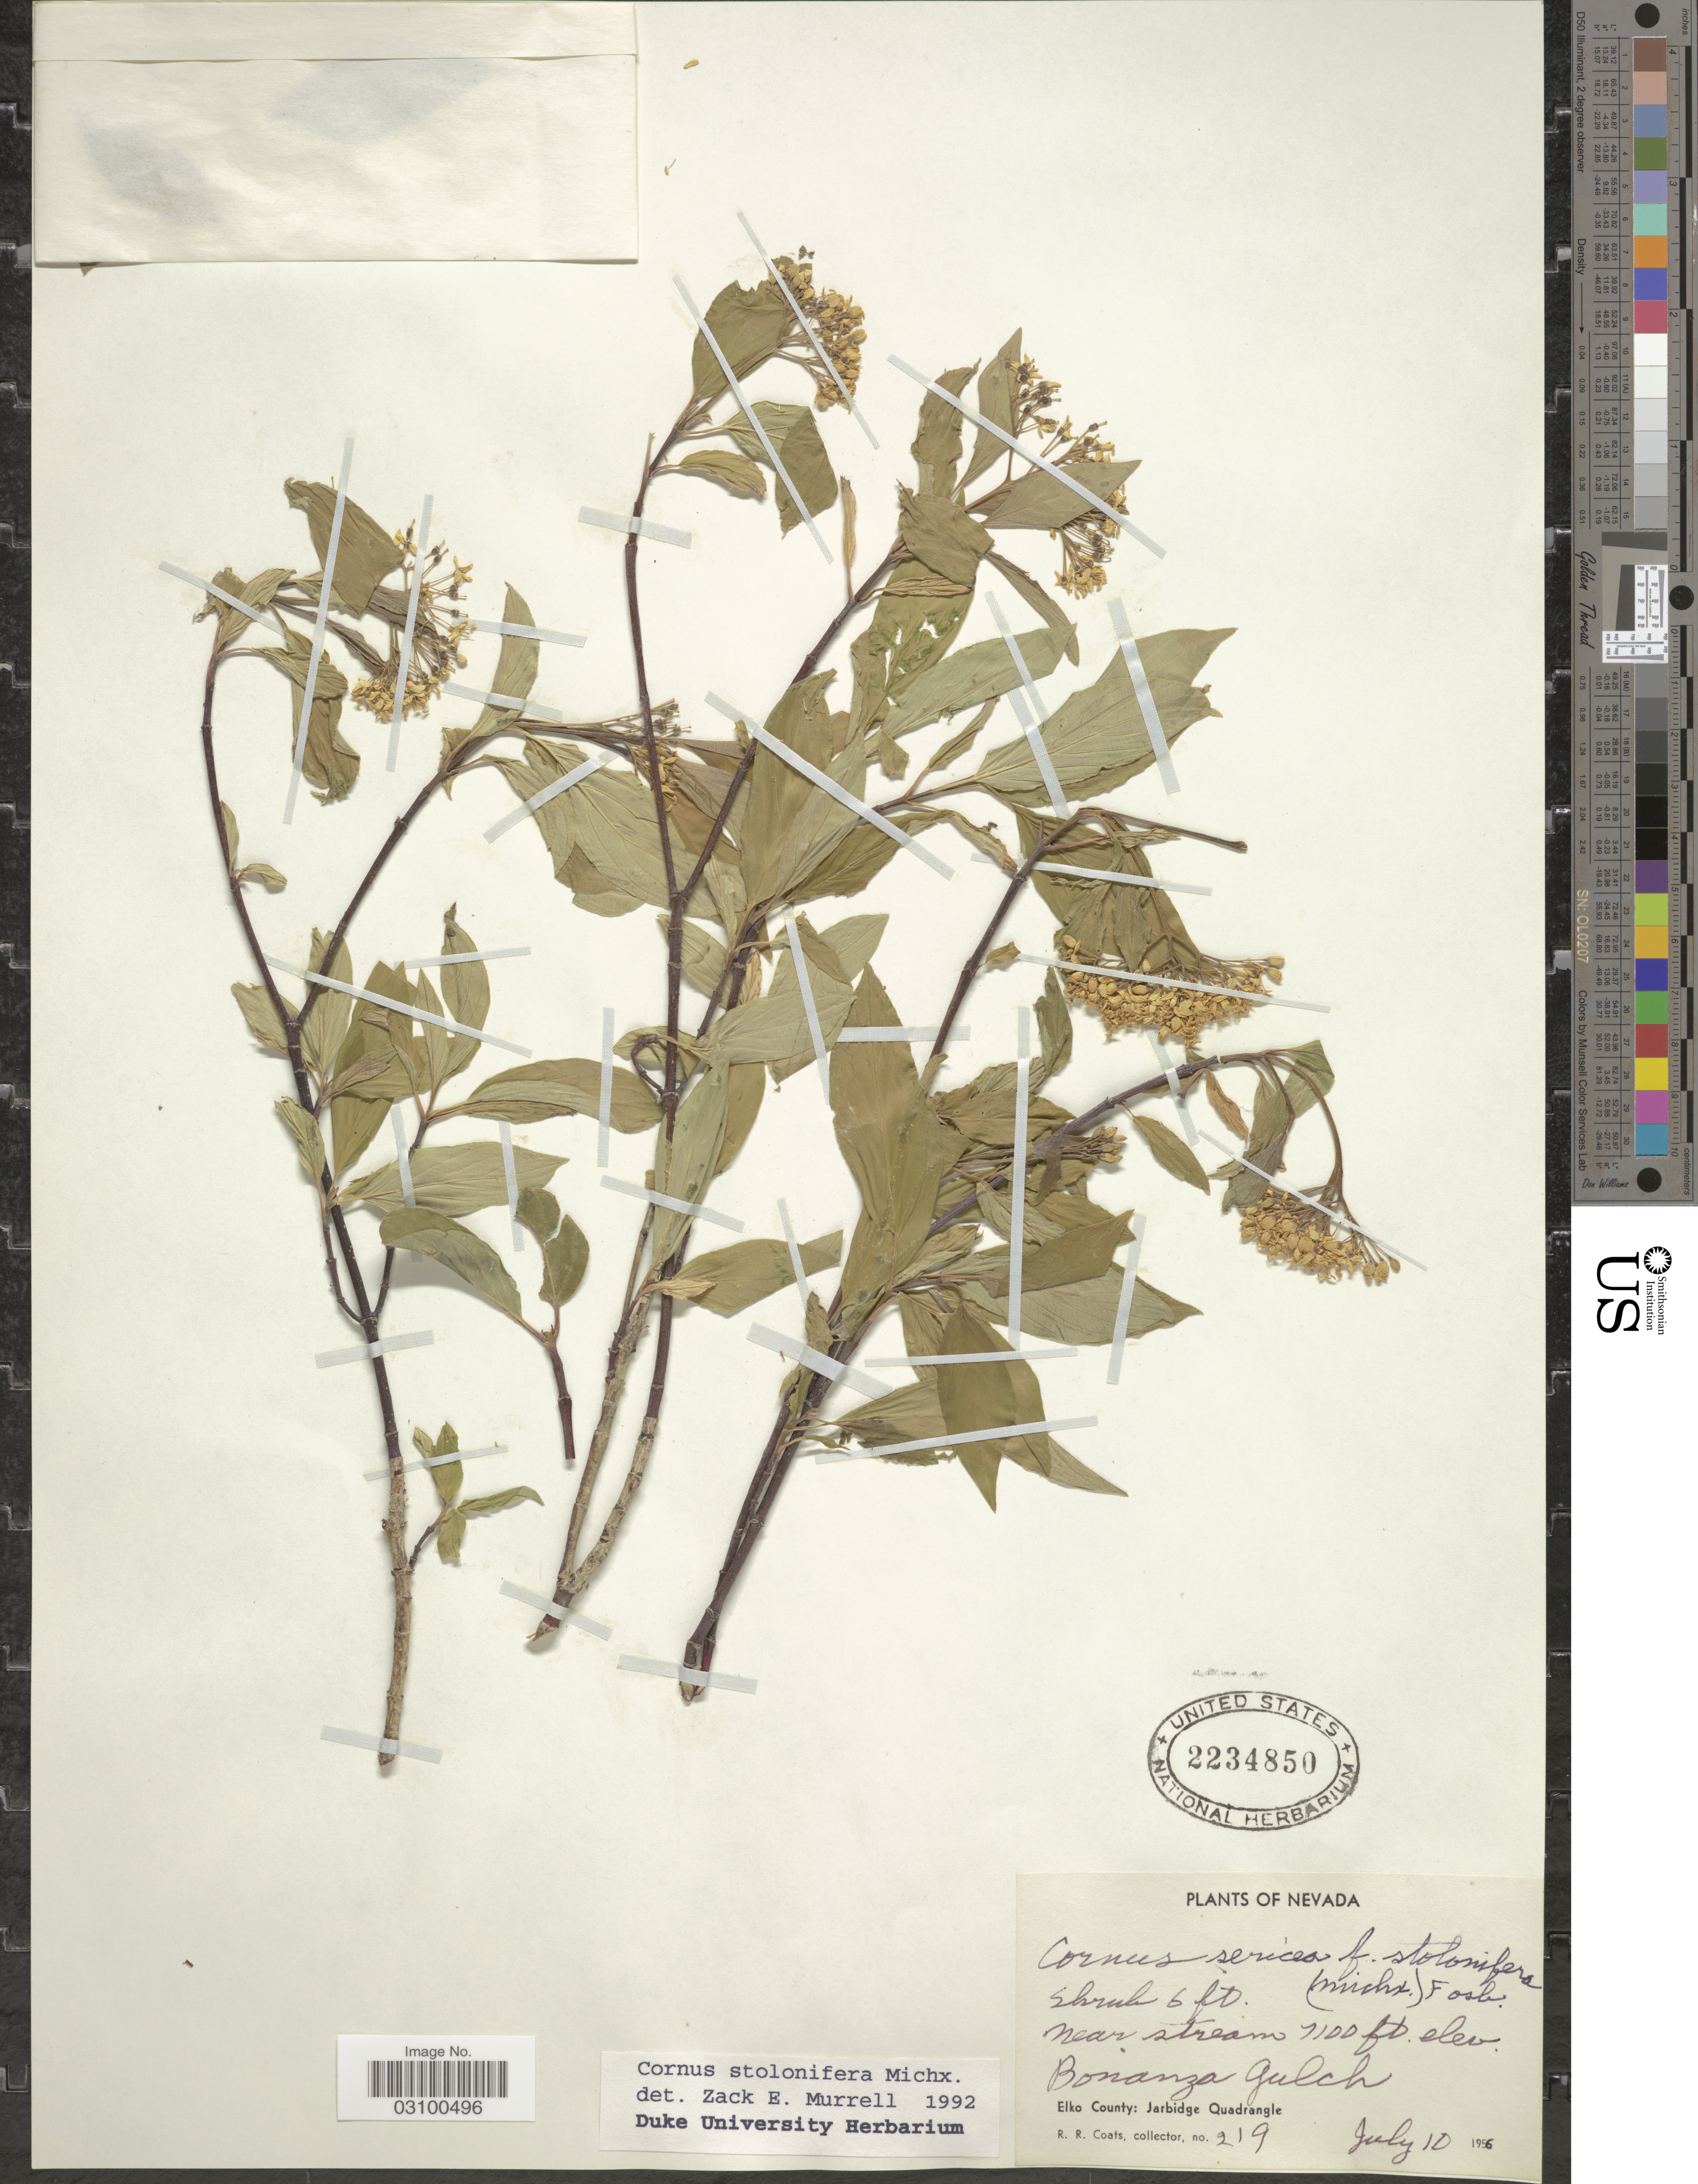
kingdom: Plantae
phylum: Tracheophyta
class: Magnoliopsida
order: Cornales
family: Cornaceae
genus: Cornus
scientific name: Cornus sericea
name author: L.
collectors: R. Coats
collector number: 219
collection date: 1956-07-10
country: United States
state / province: Nevada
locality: Near stream. Bonanza Gulch. Elko County: Jarbridge Quadrangle.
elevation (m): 2164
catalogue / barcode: US 2234850